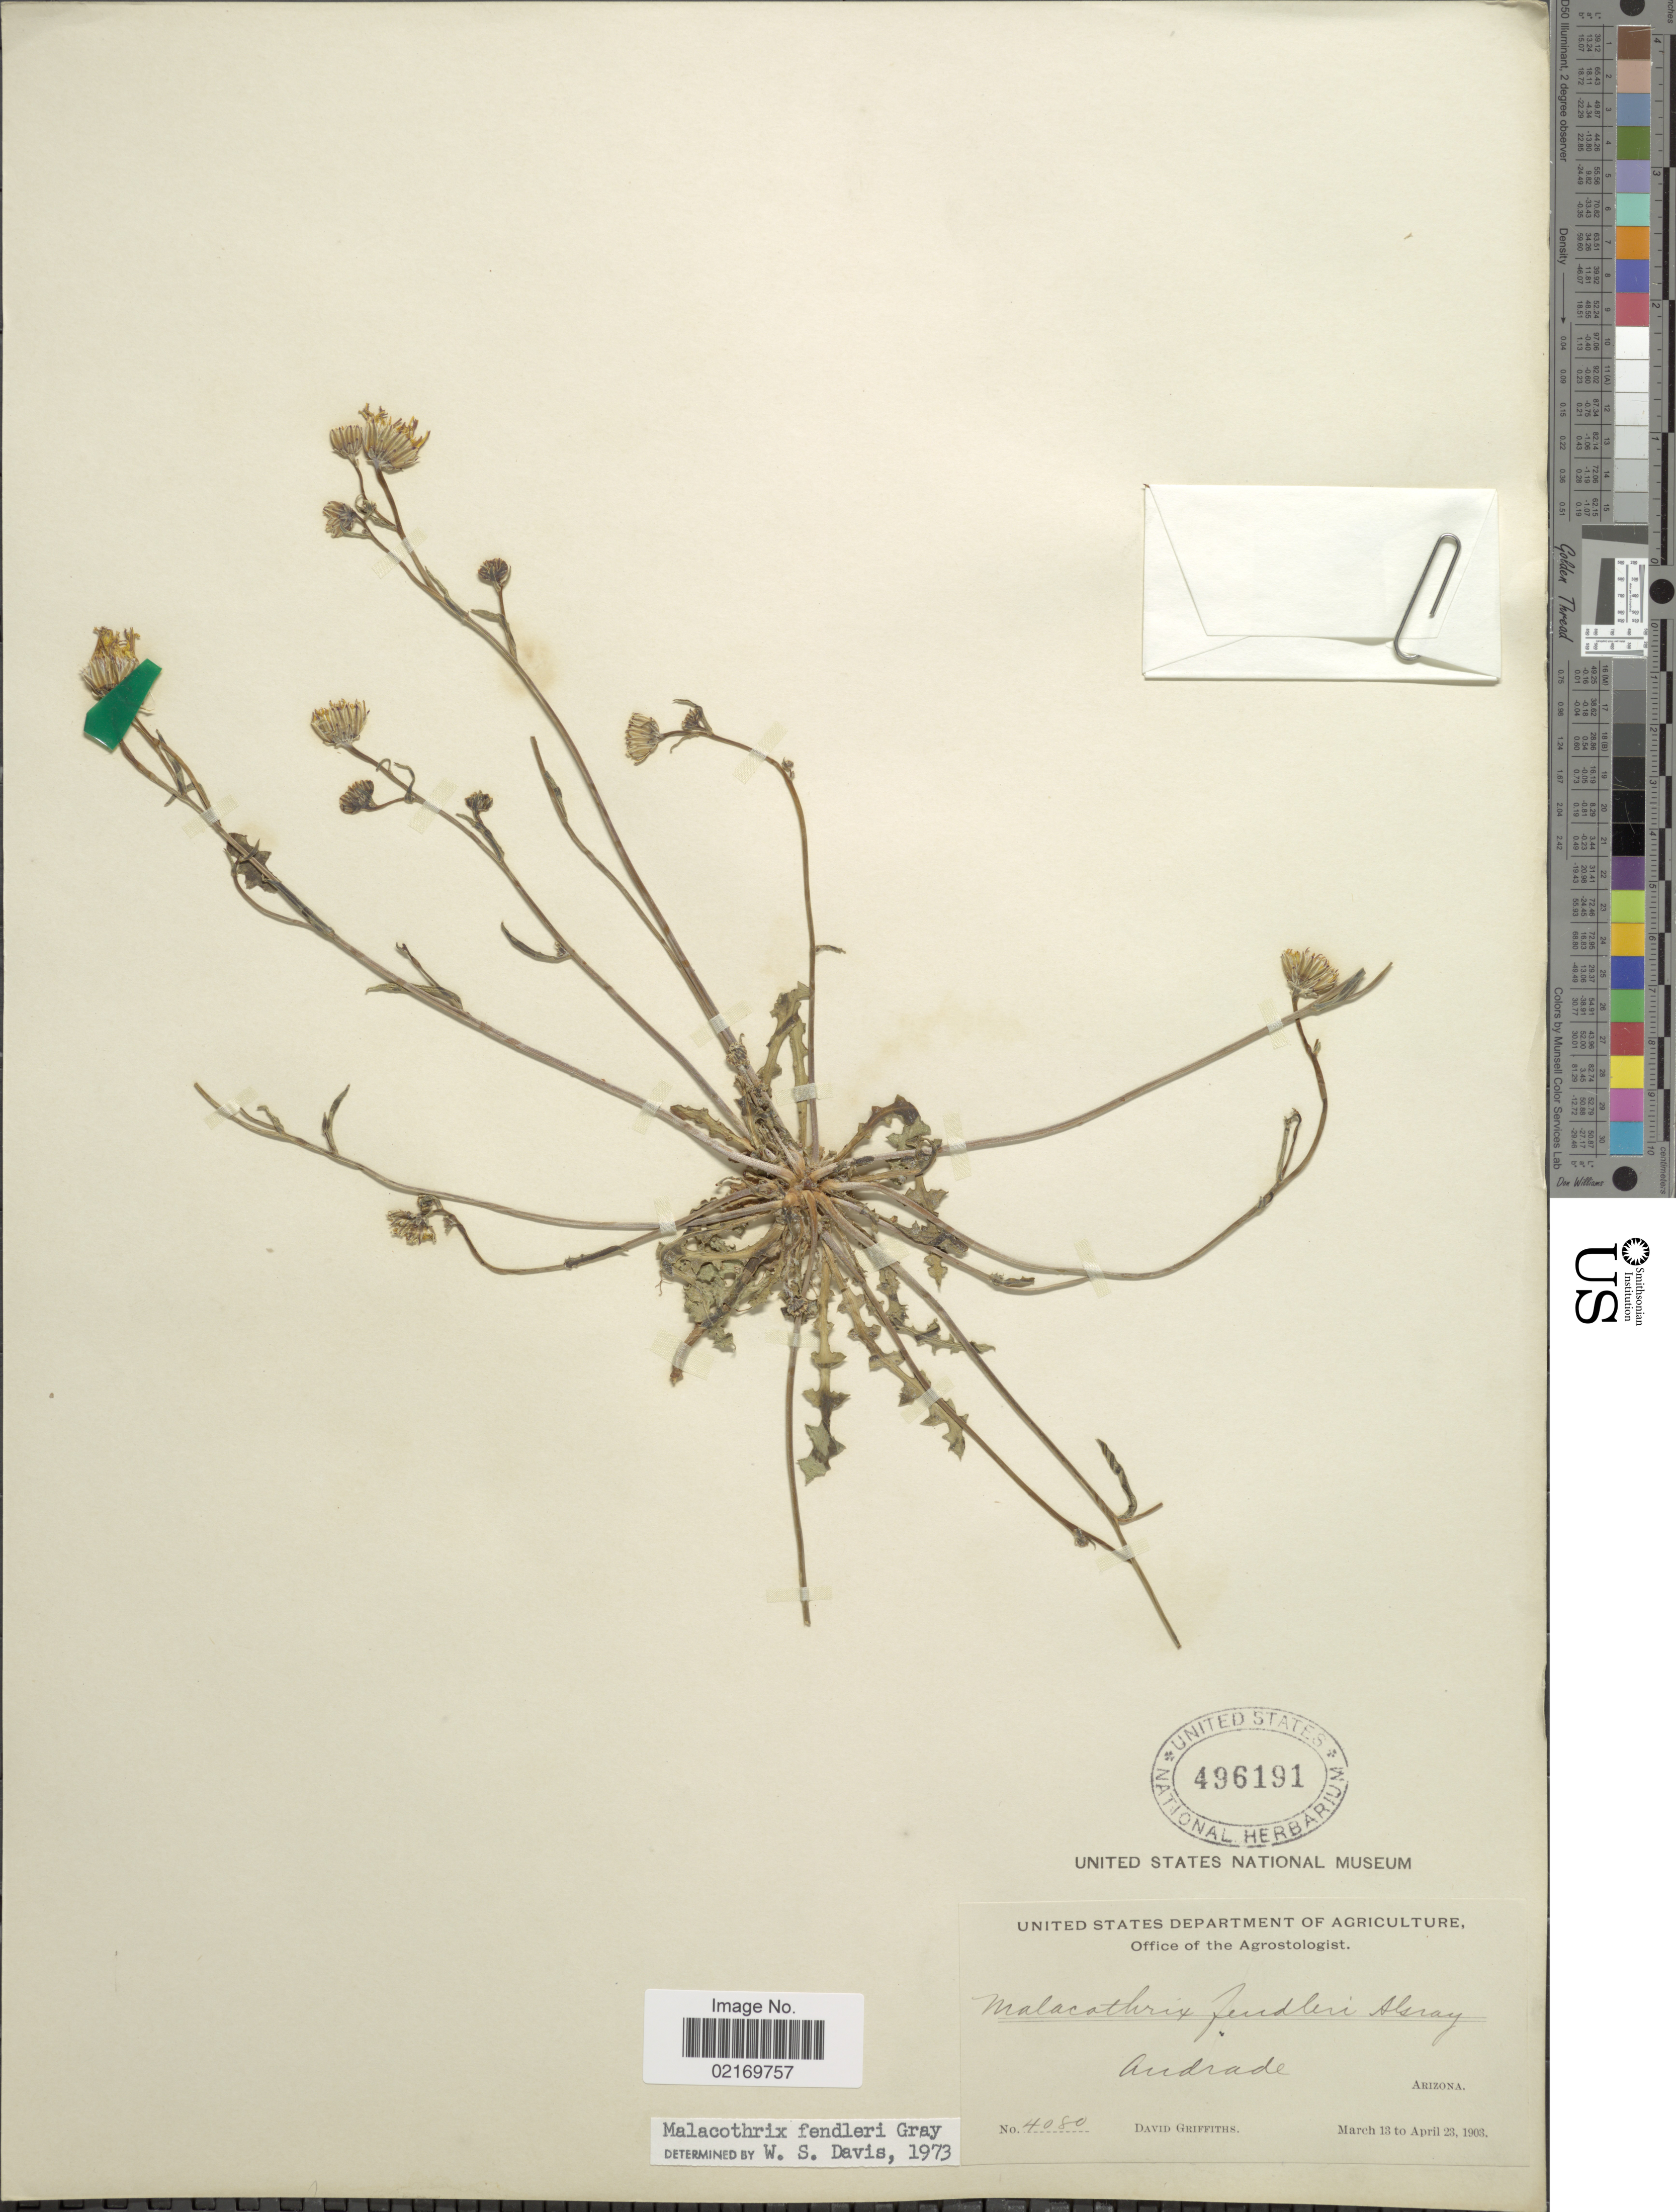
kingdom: Plantae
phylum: Tracheophyta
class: Magnoliopsida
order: Asterales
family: Asteraceae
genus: Malacothrix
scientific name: Malacothrix fendleri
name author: A. Gray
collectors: D. Griffiths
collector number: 408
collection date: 1903-03-13/1903-04-23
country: United States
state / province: Arizona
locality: Andrade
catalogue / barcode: US 496191